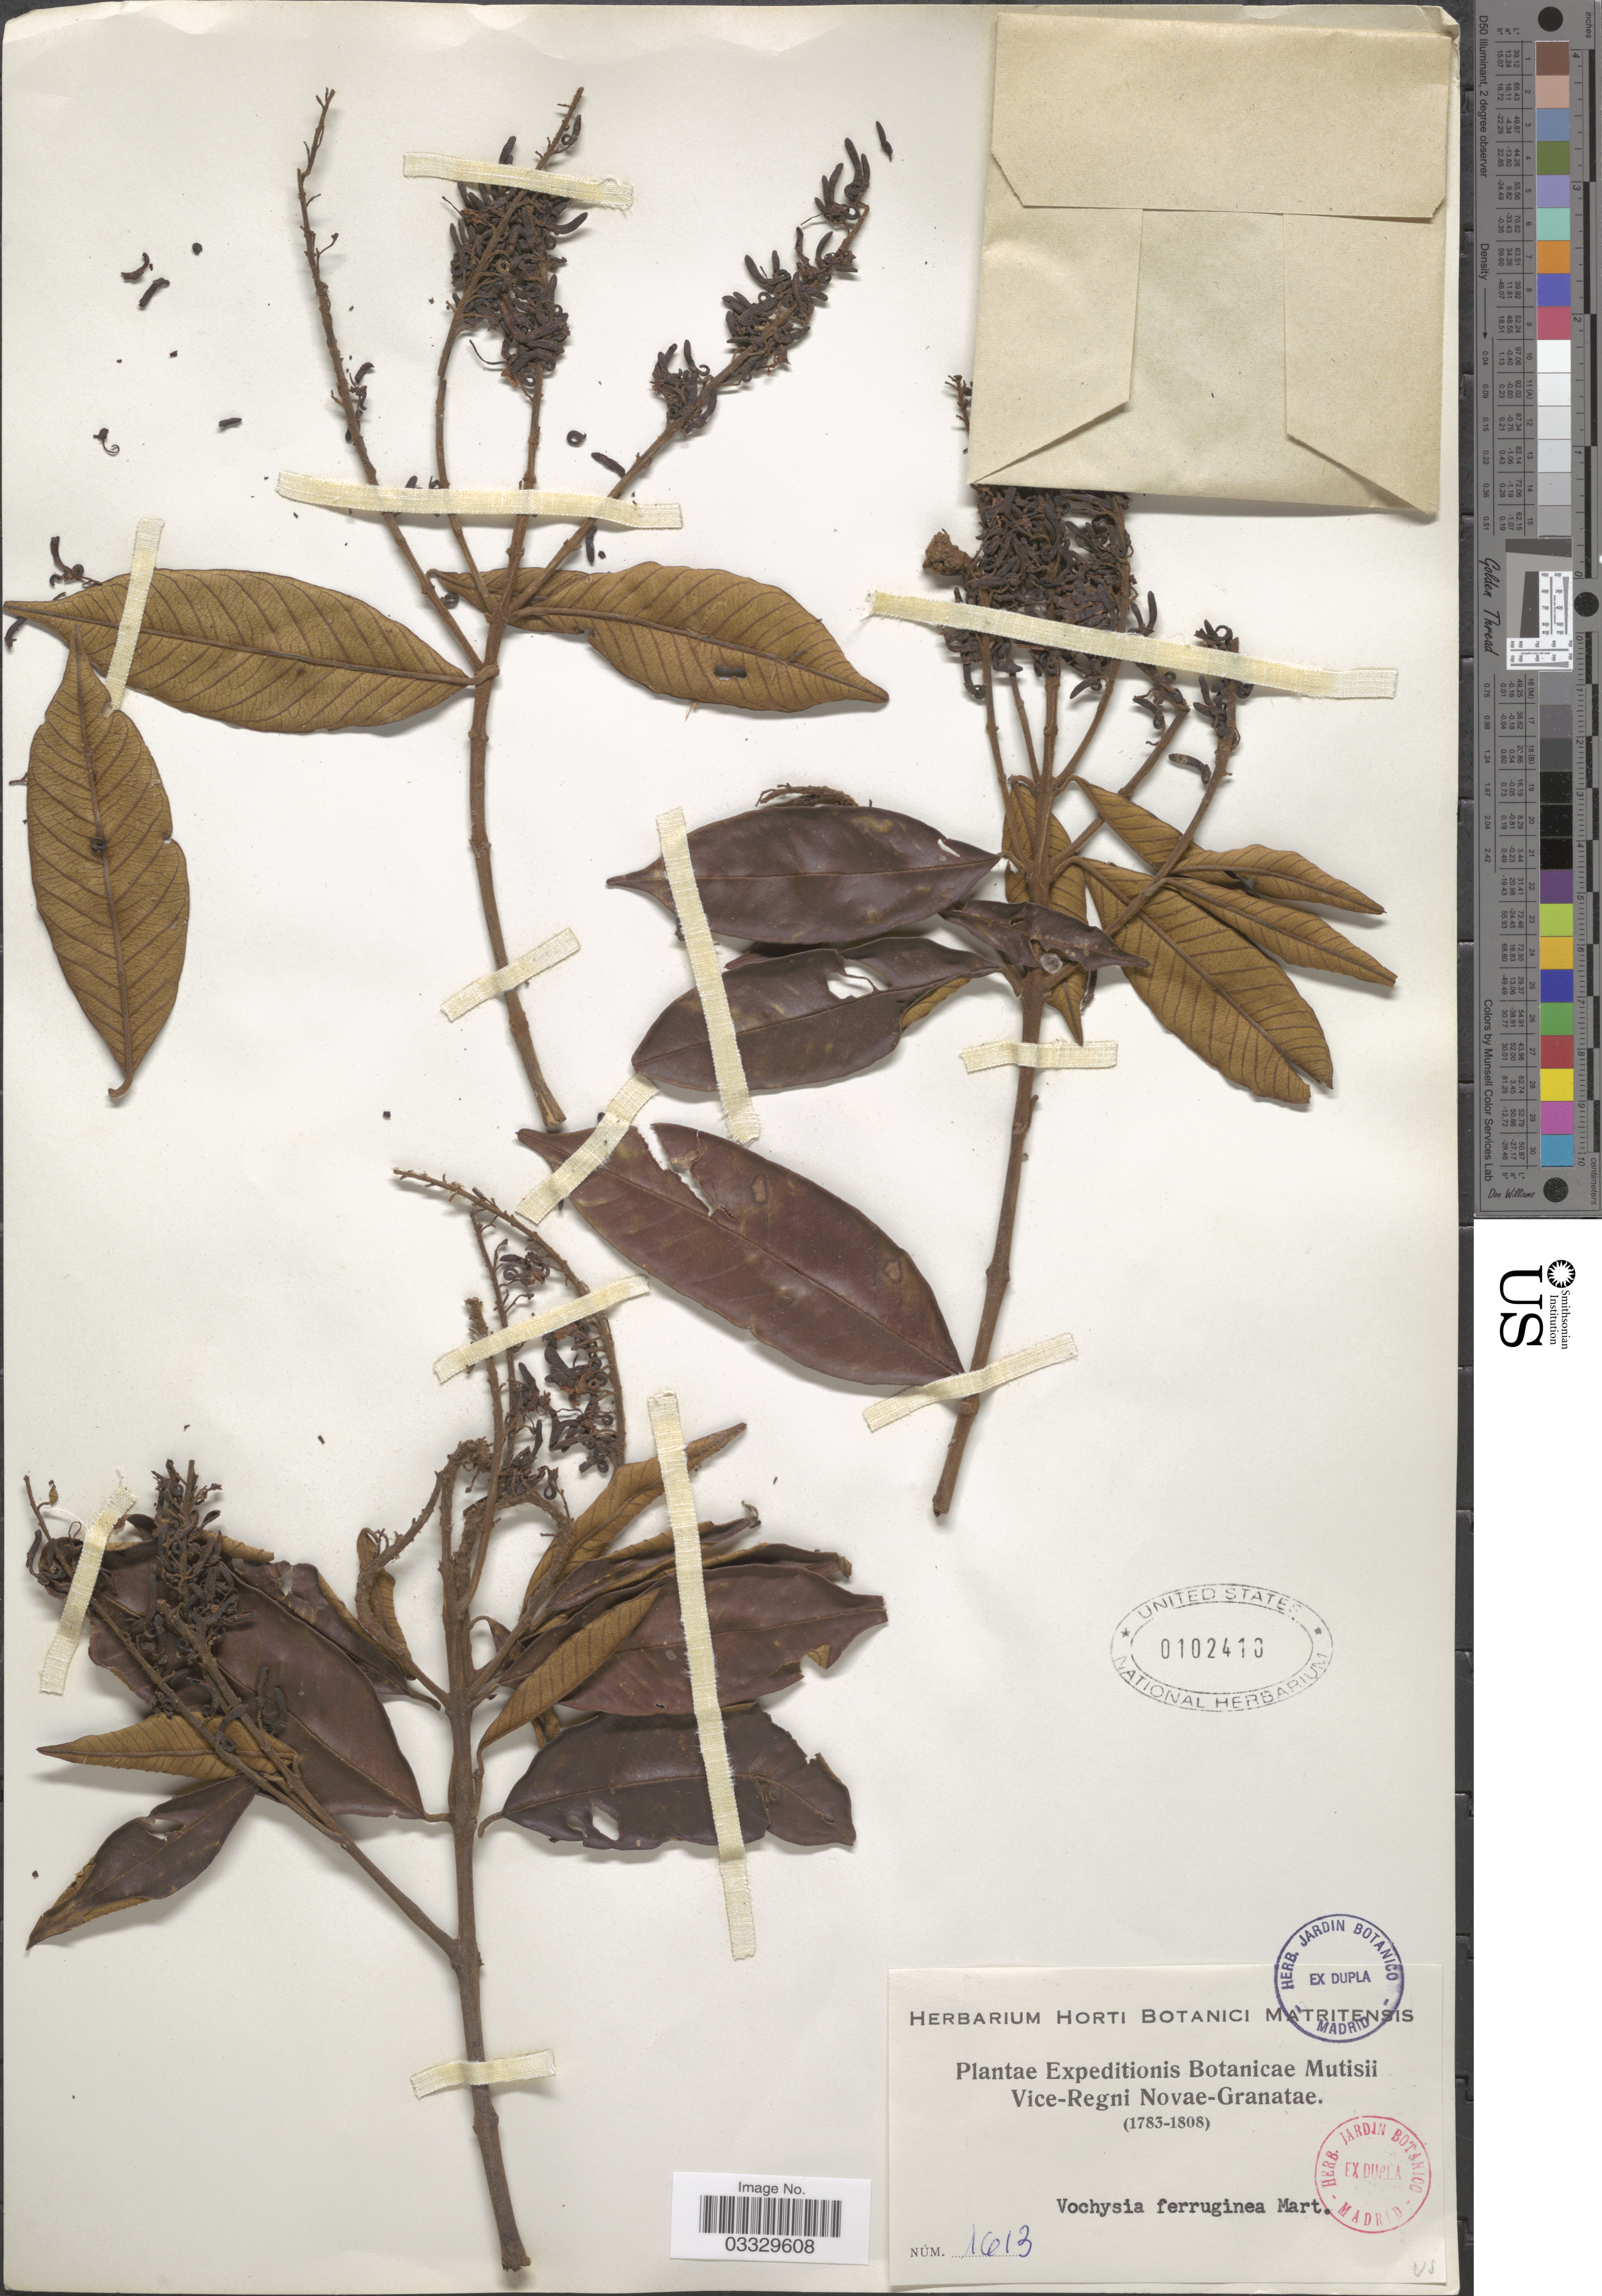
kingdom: Plantae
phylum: Tracheophyta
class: Magnoliopsida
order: Myrtales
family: Vochysiaceae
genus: Vochysia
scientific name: Vochysia ferruginea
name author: Mart.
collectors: Expeditions Botanicae Mutisii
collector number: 1613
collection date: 1783/1808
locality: Vice-Regni Novae-Granatae.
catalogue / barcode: US 102410